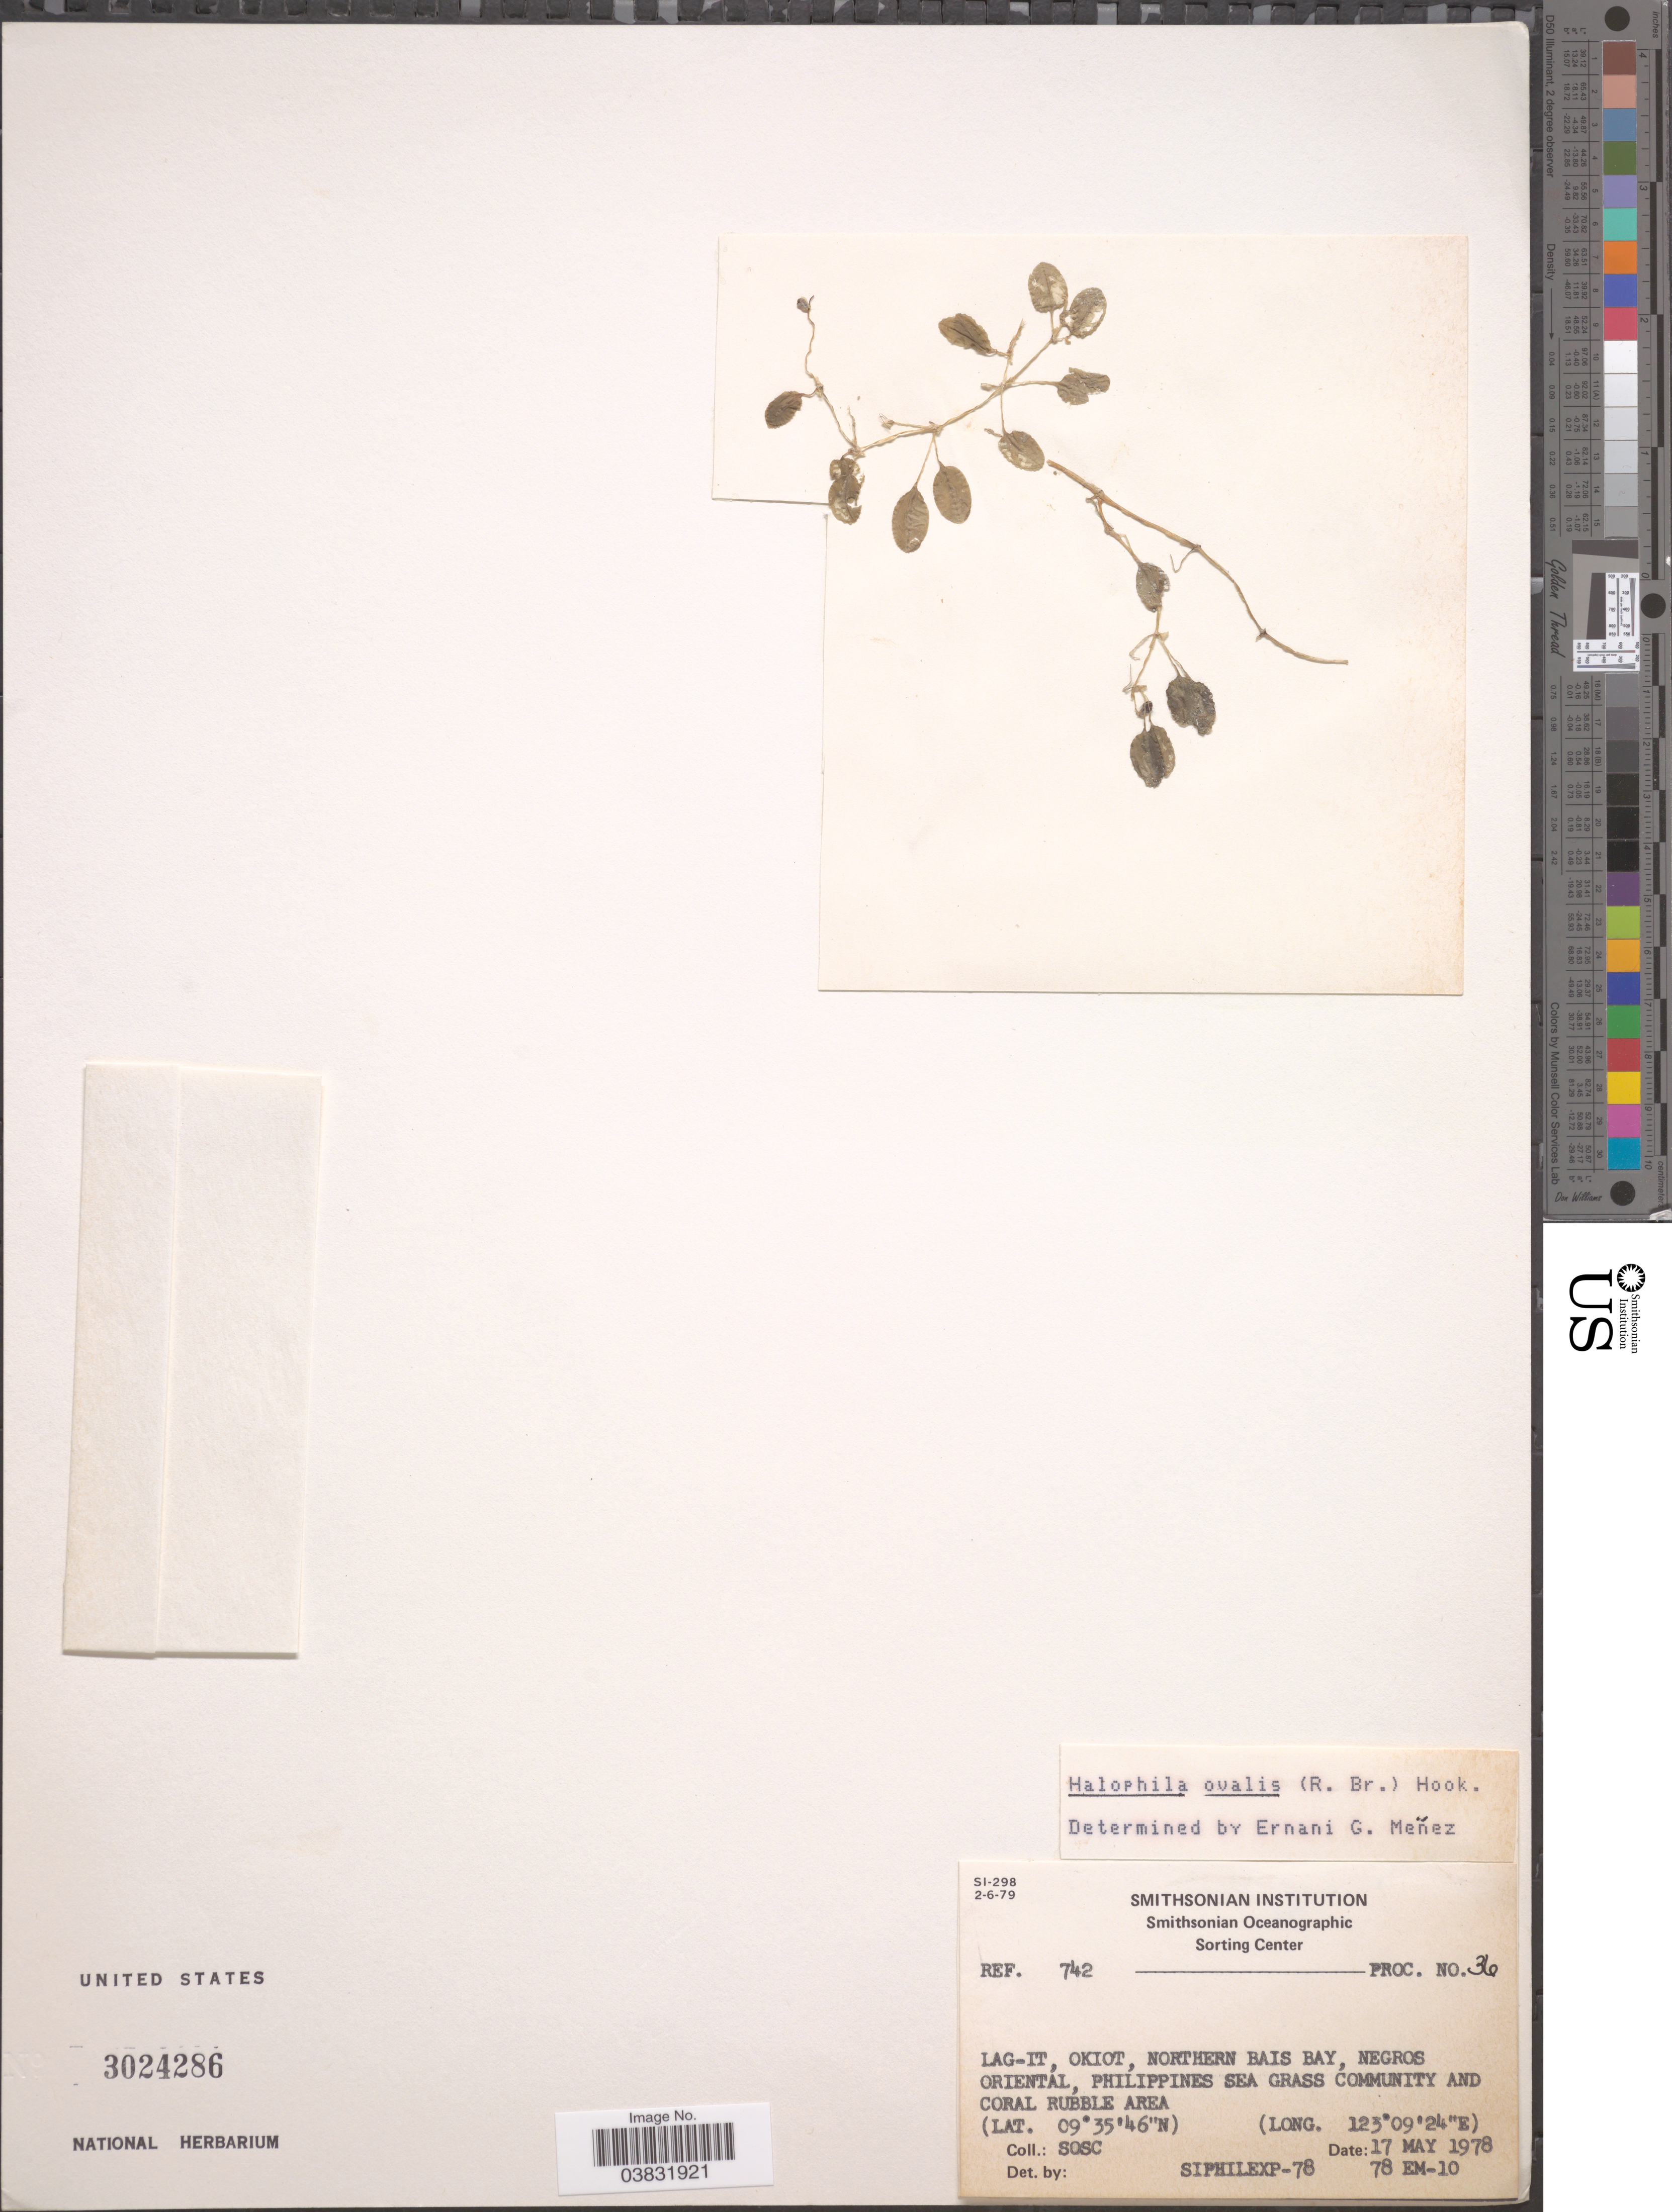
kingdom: Plantae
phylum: Tracheophyta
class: Liliopsida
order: Alismatales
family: Hydrocharitaceae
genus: Halophila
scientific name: Halophila ovalis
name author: (R. Br.) Hook. f.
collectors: SOSC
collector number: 742/36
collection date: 1978-05-17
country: Philippines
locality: LAG-IT, Okiot, Northern Bais Bay, Negros Oriental, Philippines Sea Grass Community and Coral Rubble Area.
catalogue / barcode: US 3024286